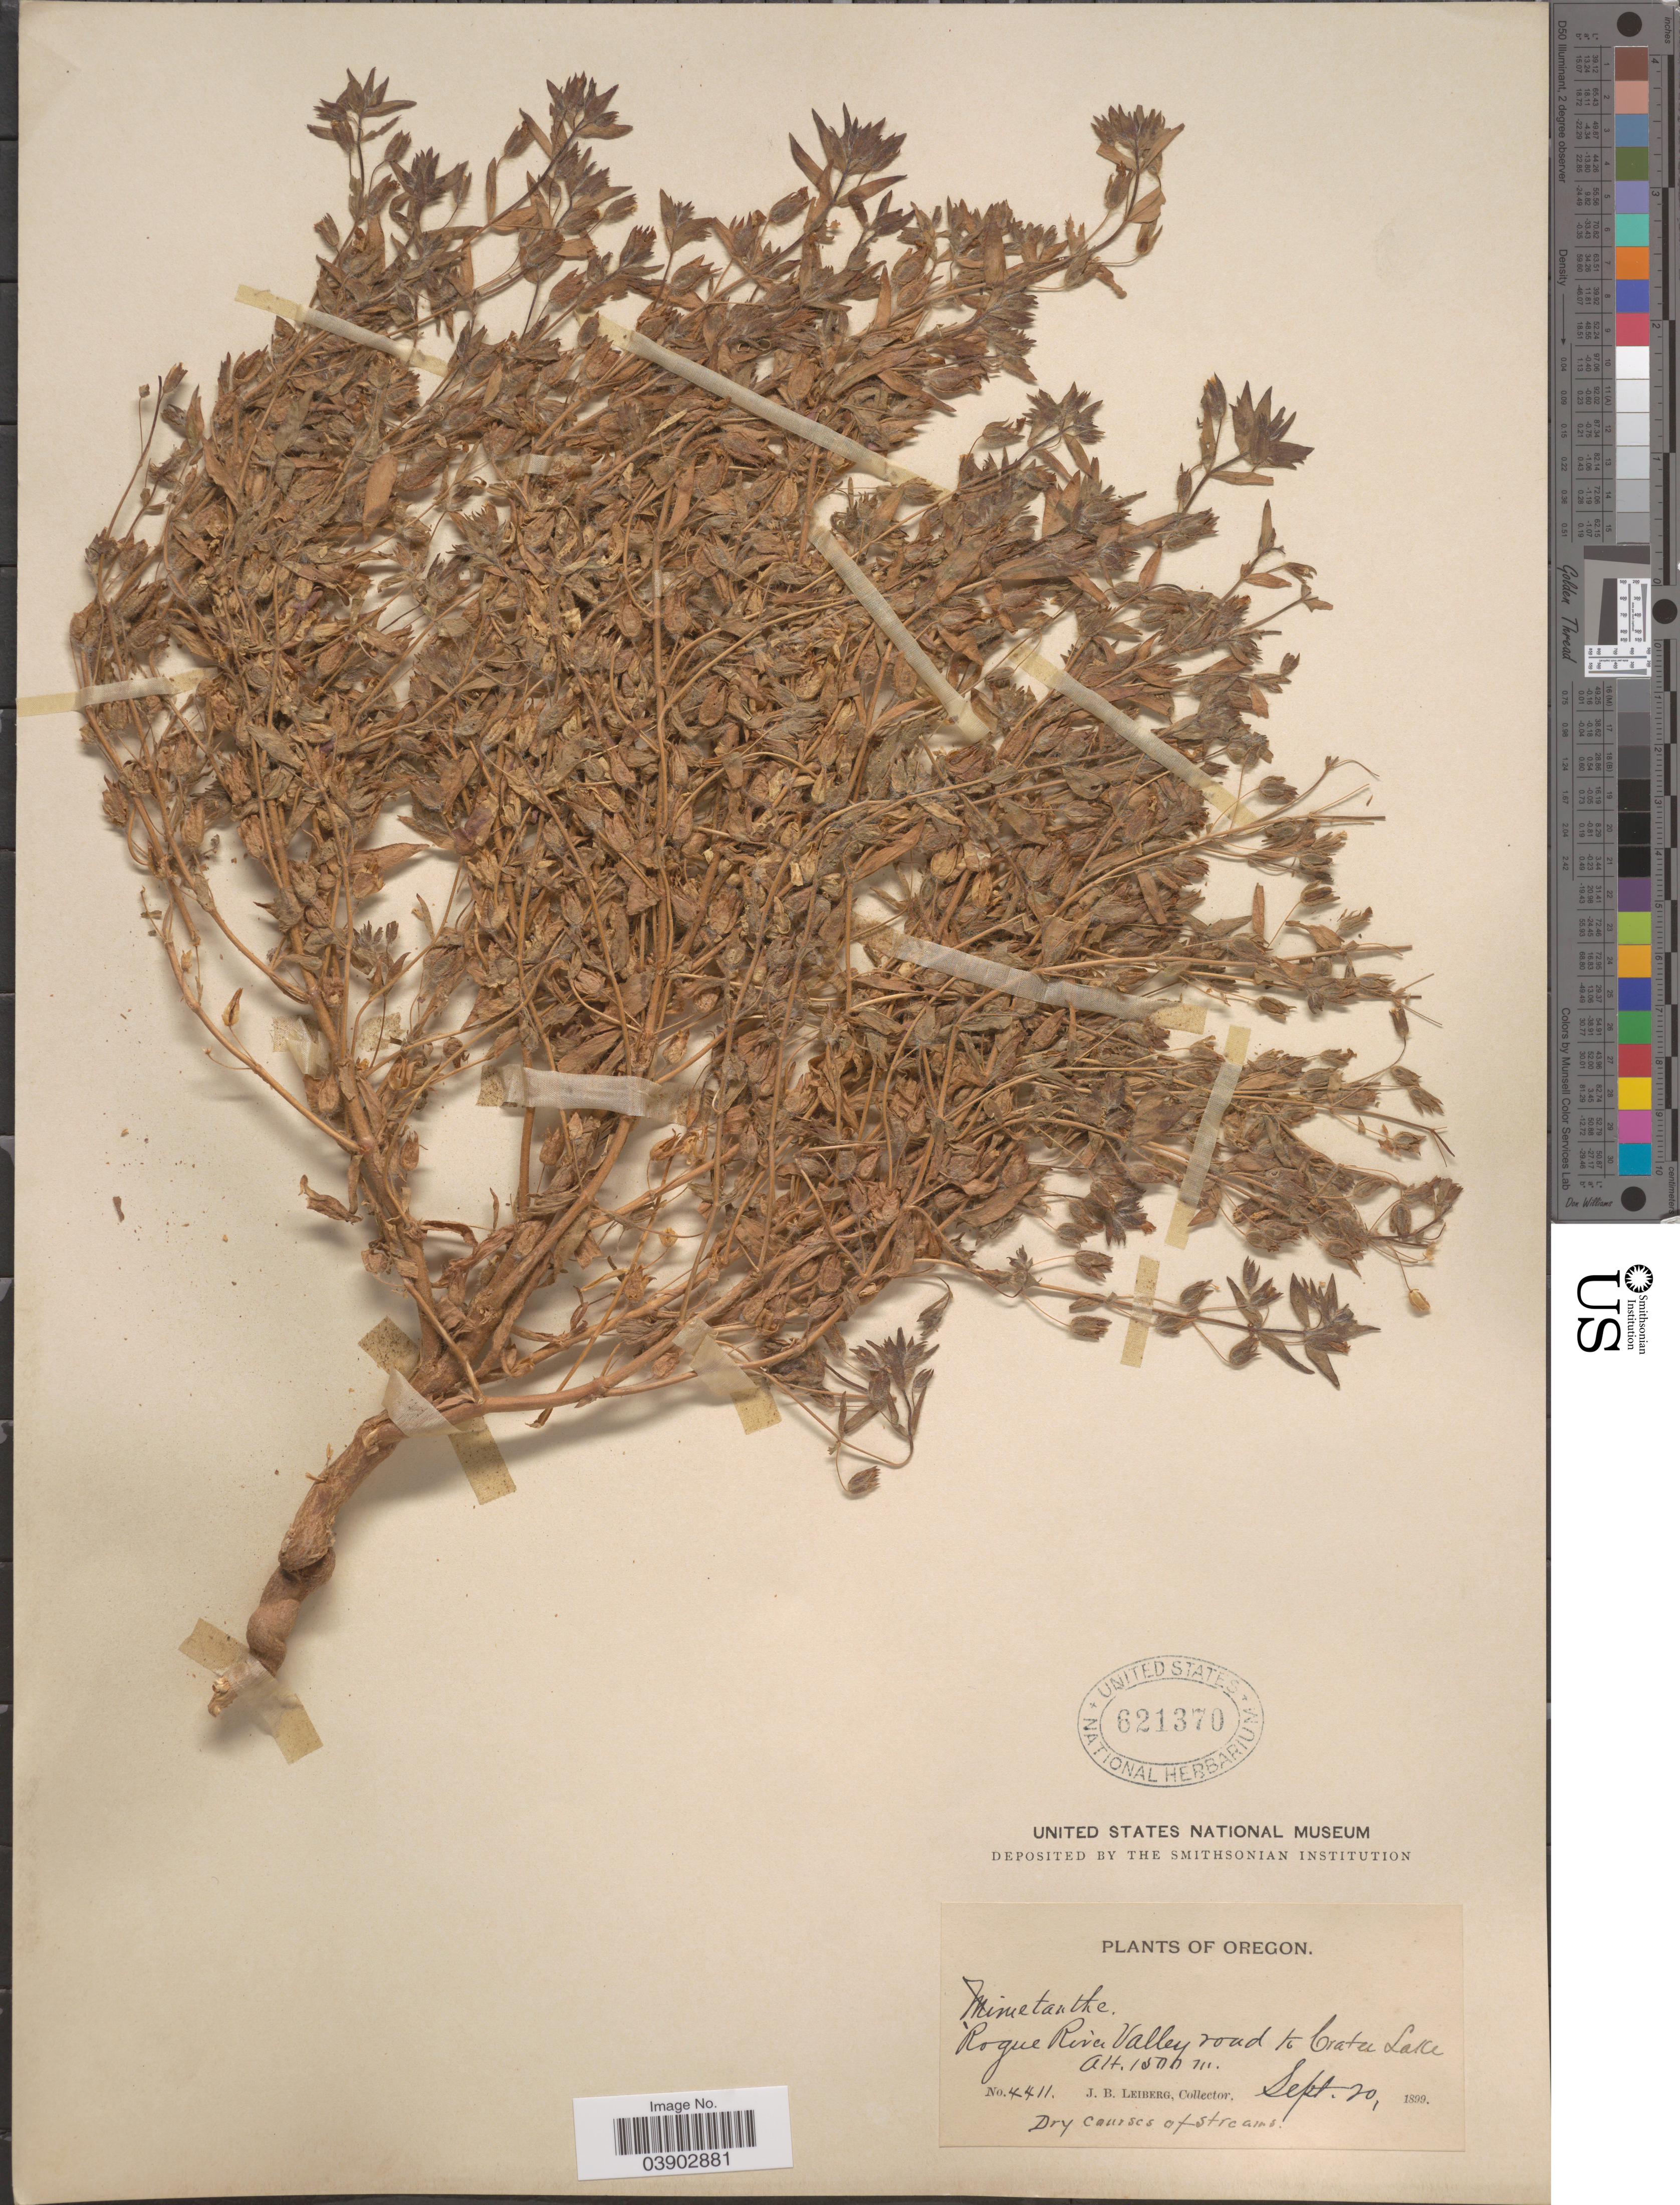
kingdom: Plantae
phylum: Tracheophyta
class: Magnoliopsida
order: Lamiales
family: Phrymaceae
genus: Mimetanthe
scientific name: Mimetanthe pilosa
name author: (Benth.) Greene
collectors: J. B. Leiberg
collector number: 4411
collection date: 1899-09-20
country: United States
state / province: Oregon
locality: Rogue River Valley road to Crater Lake.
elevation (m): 1500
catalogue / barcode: US 621370